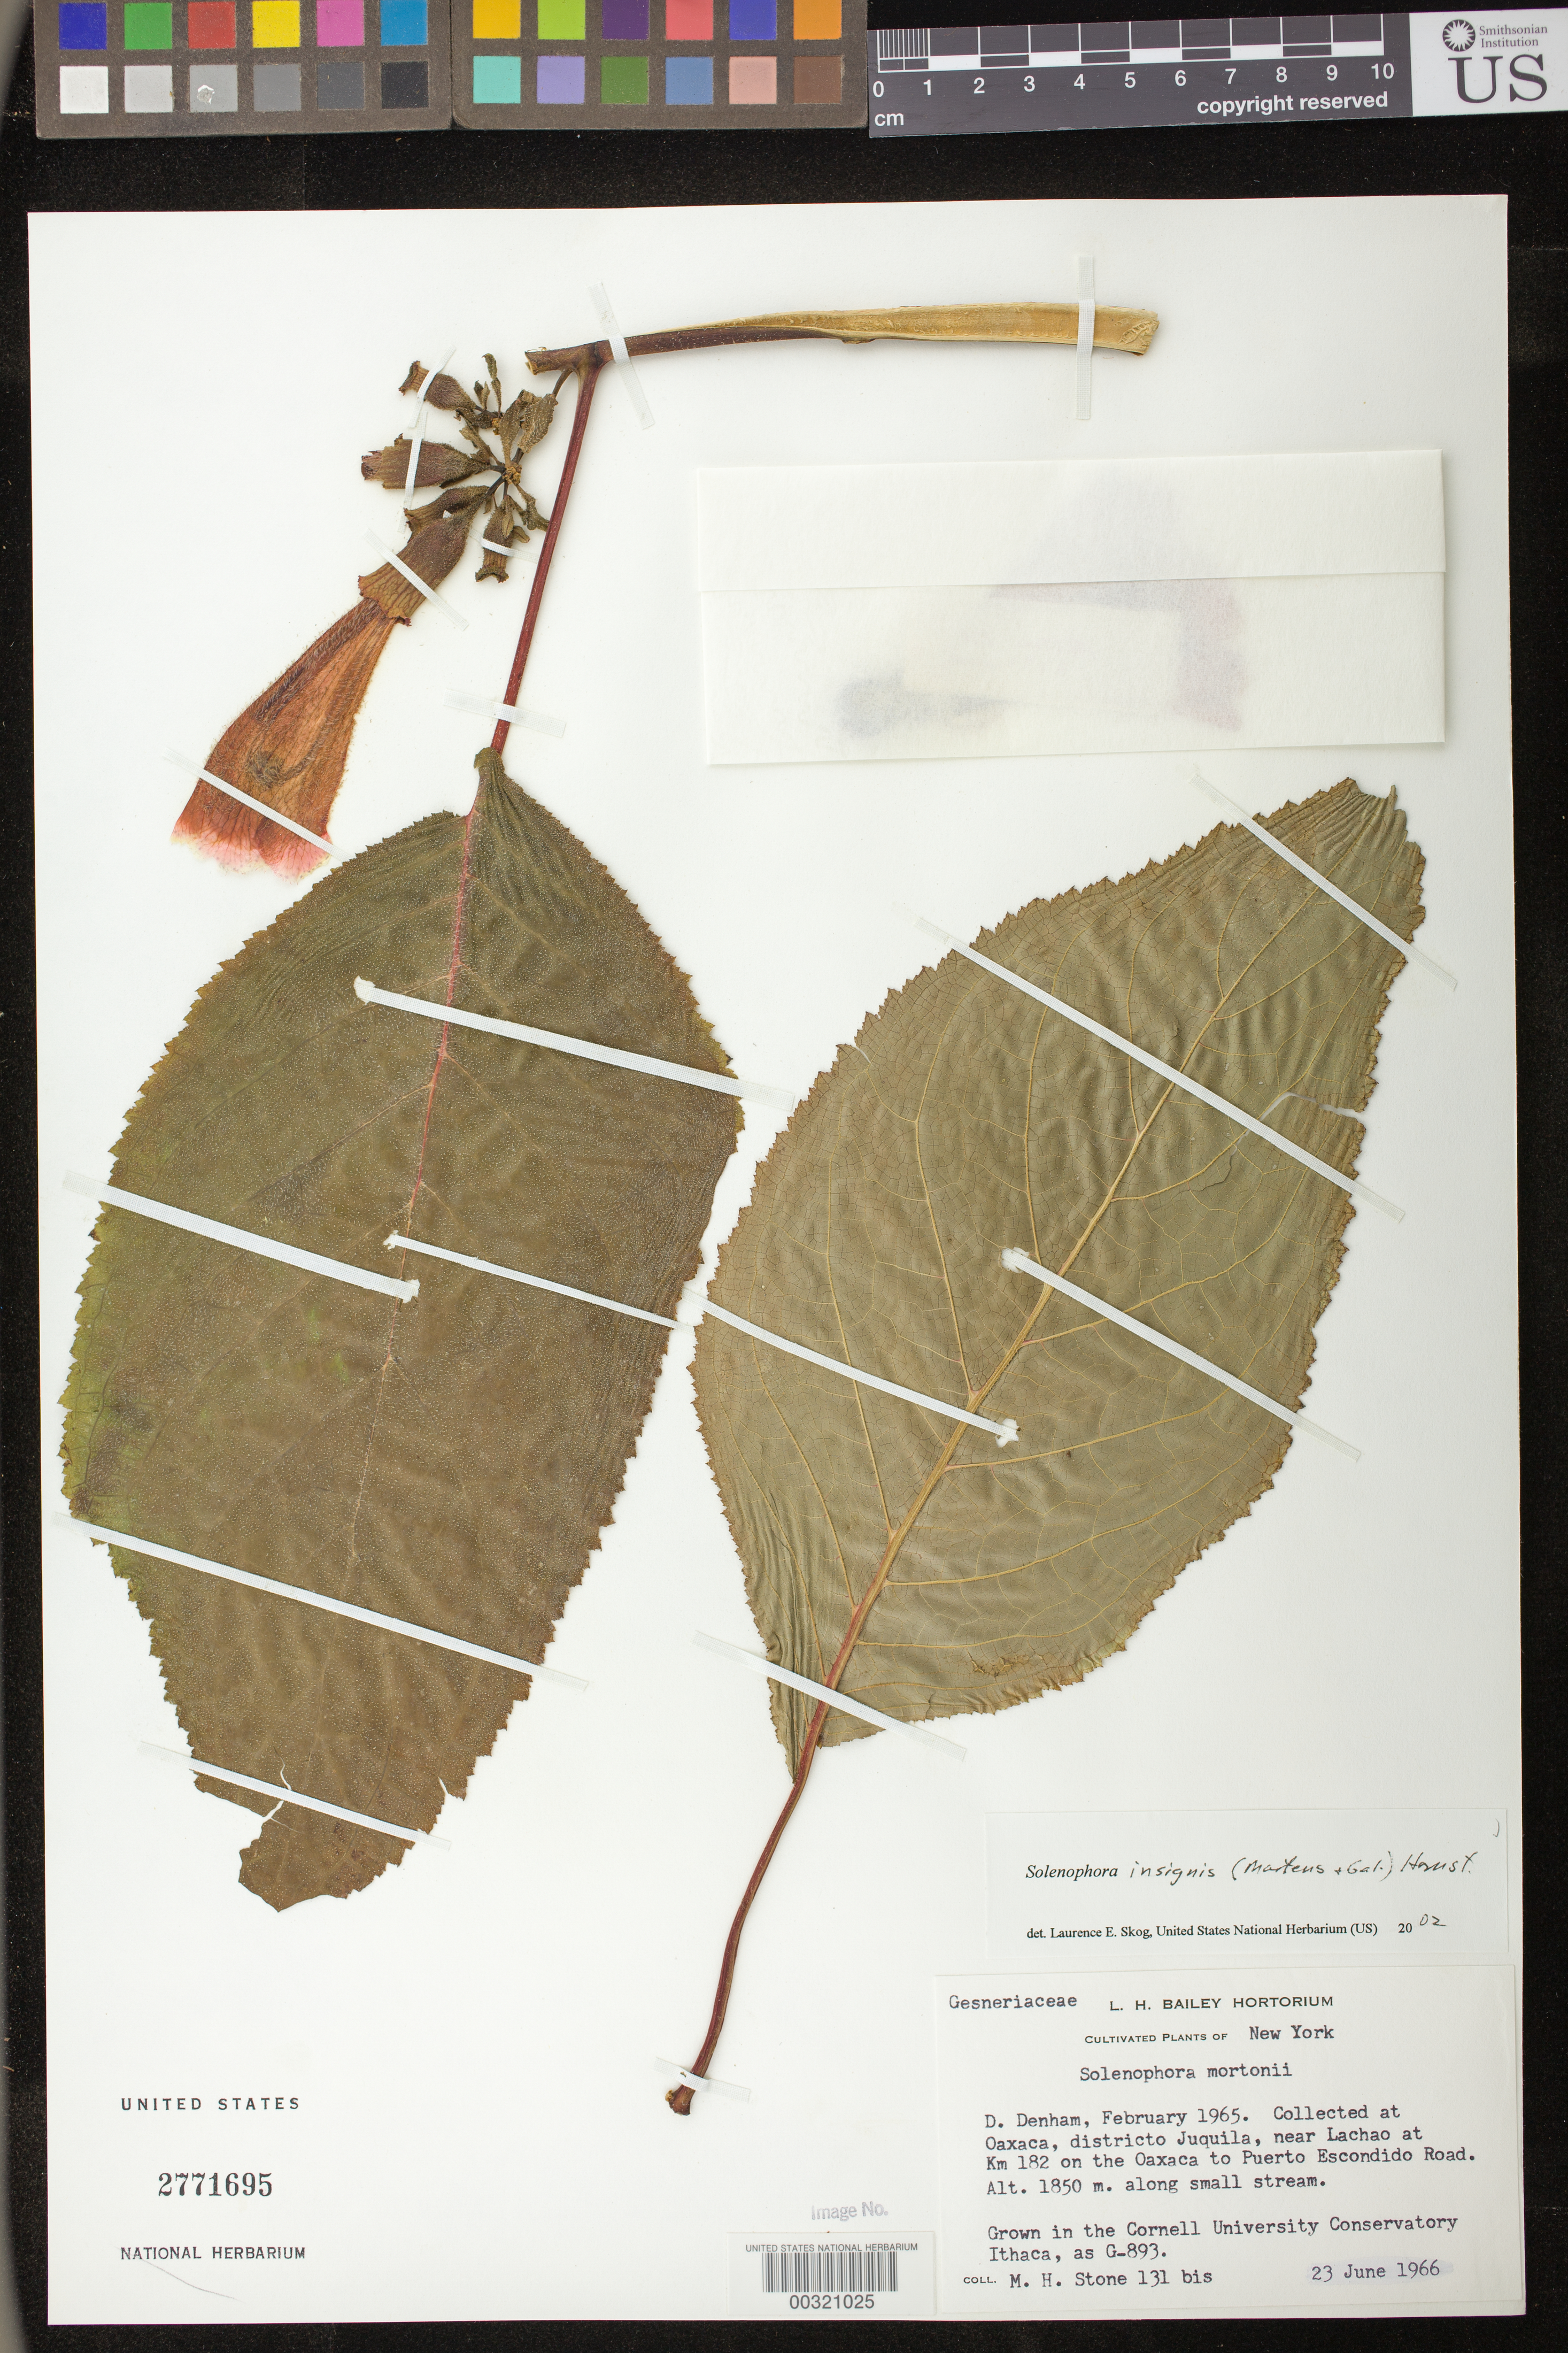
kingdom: Plantae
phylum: Tracheophyta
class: Magnoliopsida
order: Lamiales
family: Gesneriaceae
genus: Solenophora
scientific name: Solenophora insignis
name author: (M. Martens & Galeotti) Hanst.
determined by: Skog, Laurence E.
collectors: M. Stone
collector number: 131 bis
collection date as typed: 23 Jun 1966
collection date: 1966-06-23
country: Mexico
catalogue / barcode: US 2771695